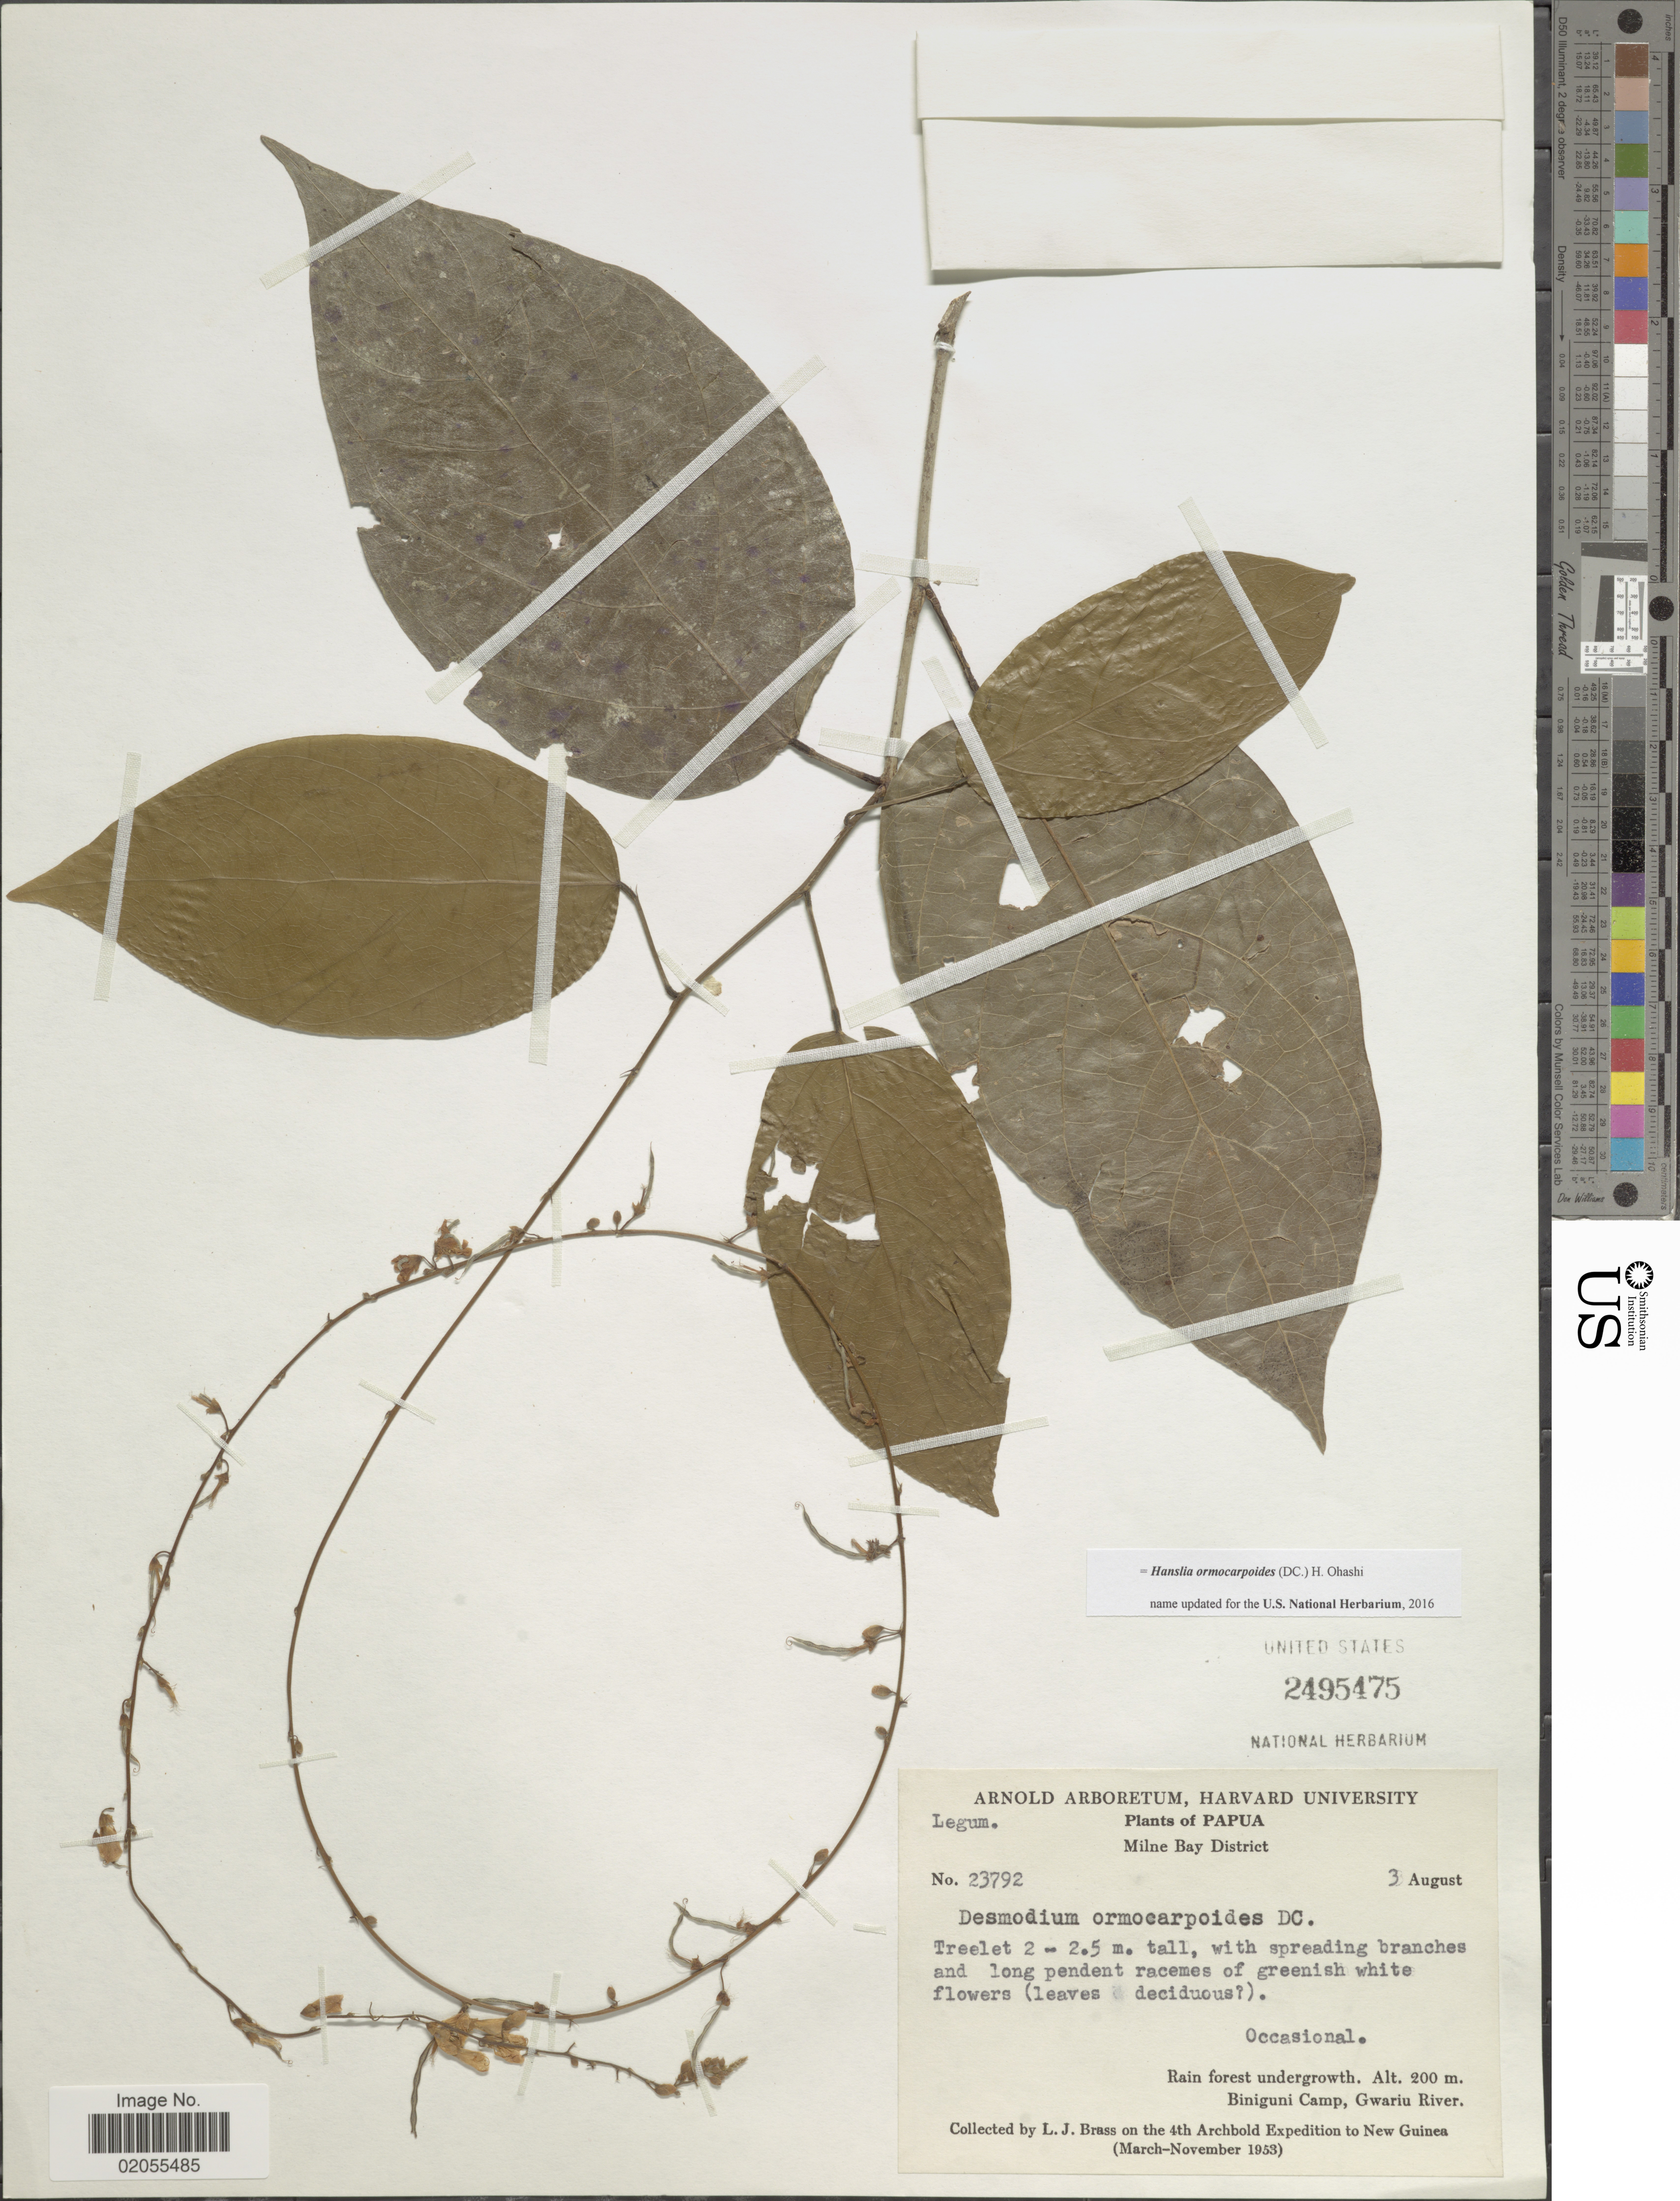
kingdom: Plantae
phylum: Tracheophyta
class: Magnoliopsida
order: Fabales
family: Fabaceae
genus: Hanslia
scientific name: Hanslia ormocarpoides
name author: (DC.) H. Ohashi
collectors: L. J. Brass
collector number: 23792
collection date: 1953-08-03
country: Papua New Guinea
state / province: Milne Bay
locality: Papua, Biniguni Camp, Gwariu River, New Guinea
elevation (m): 200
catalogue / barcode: US 2495475